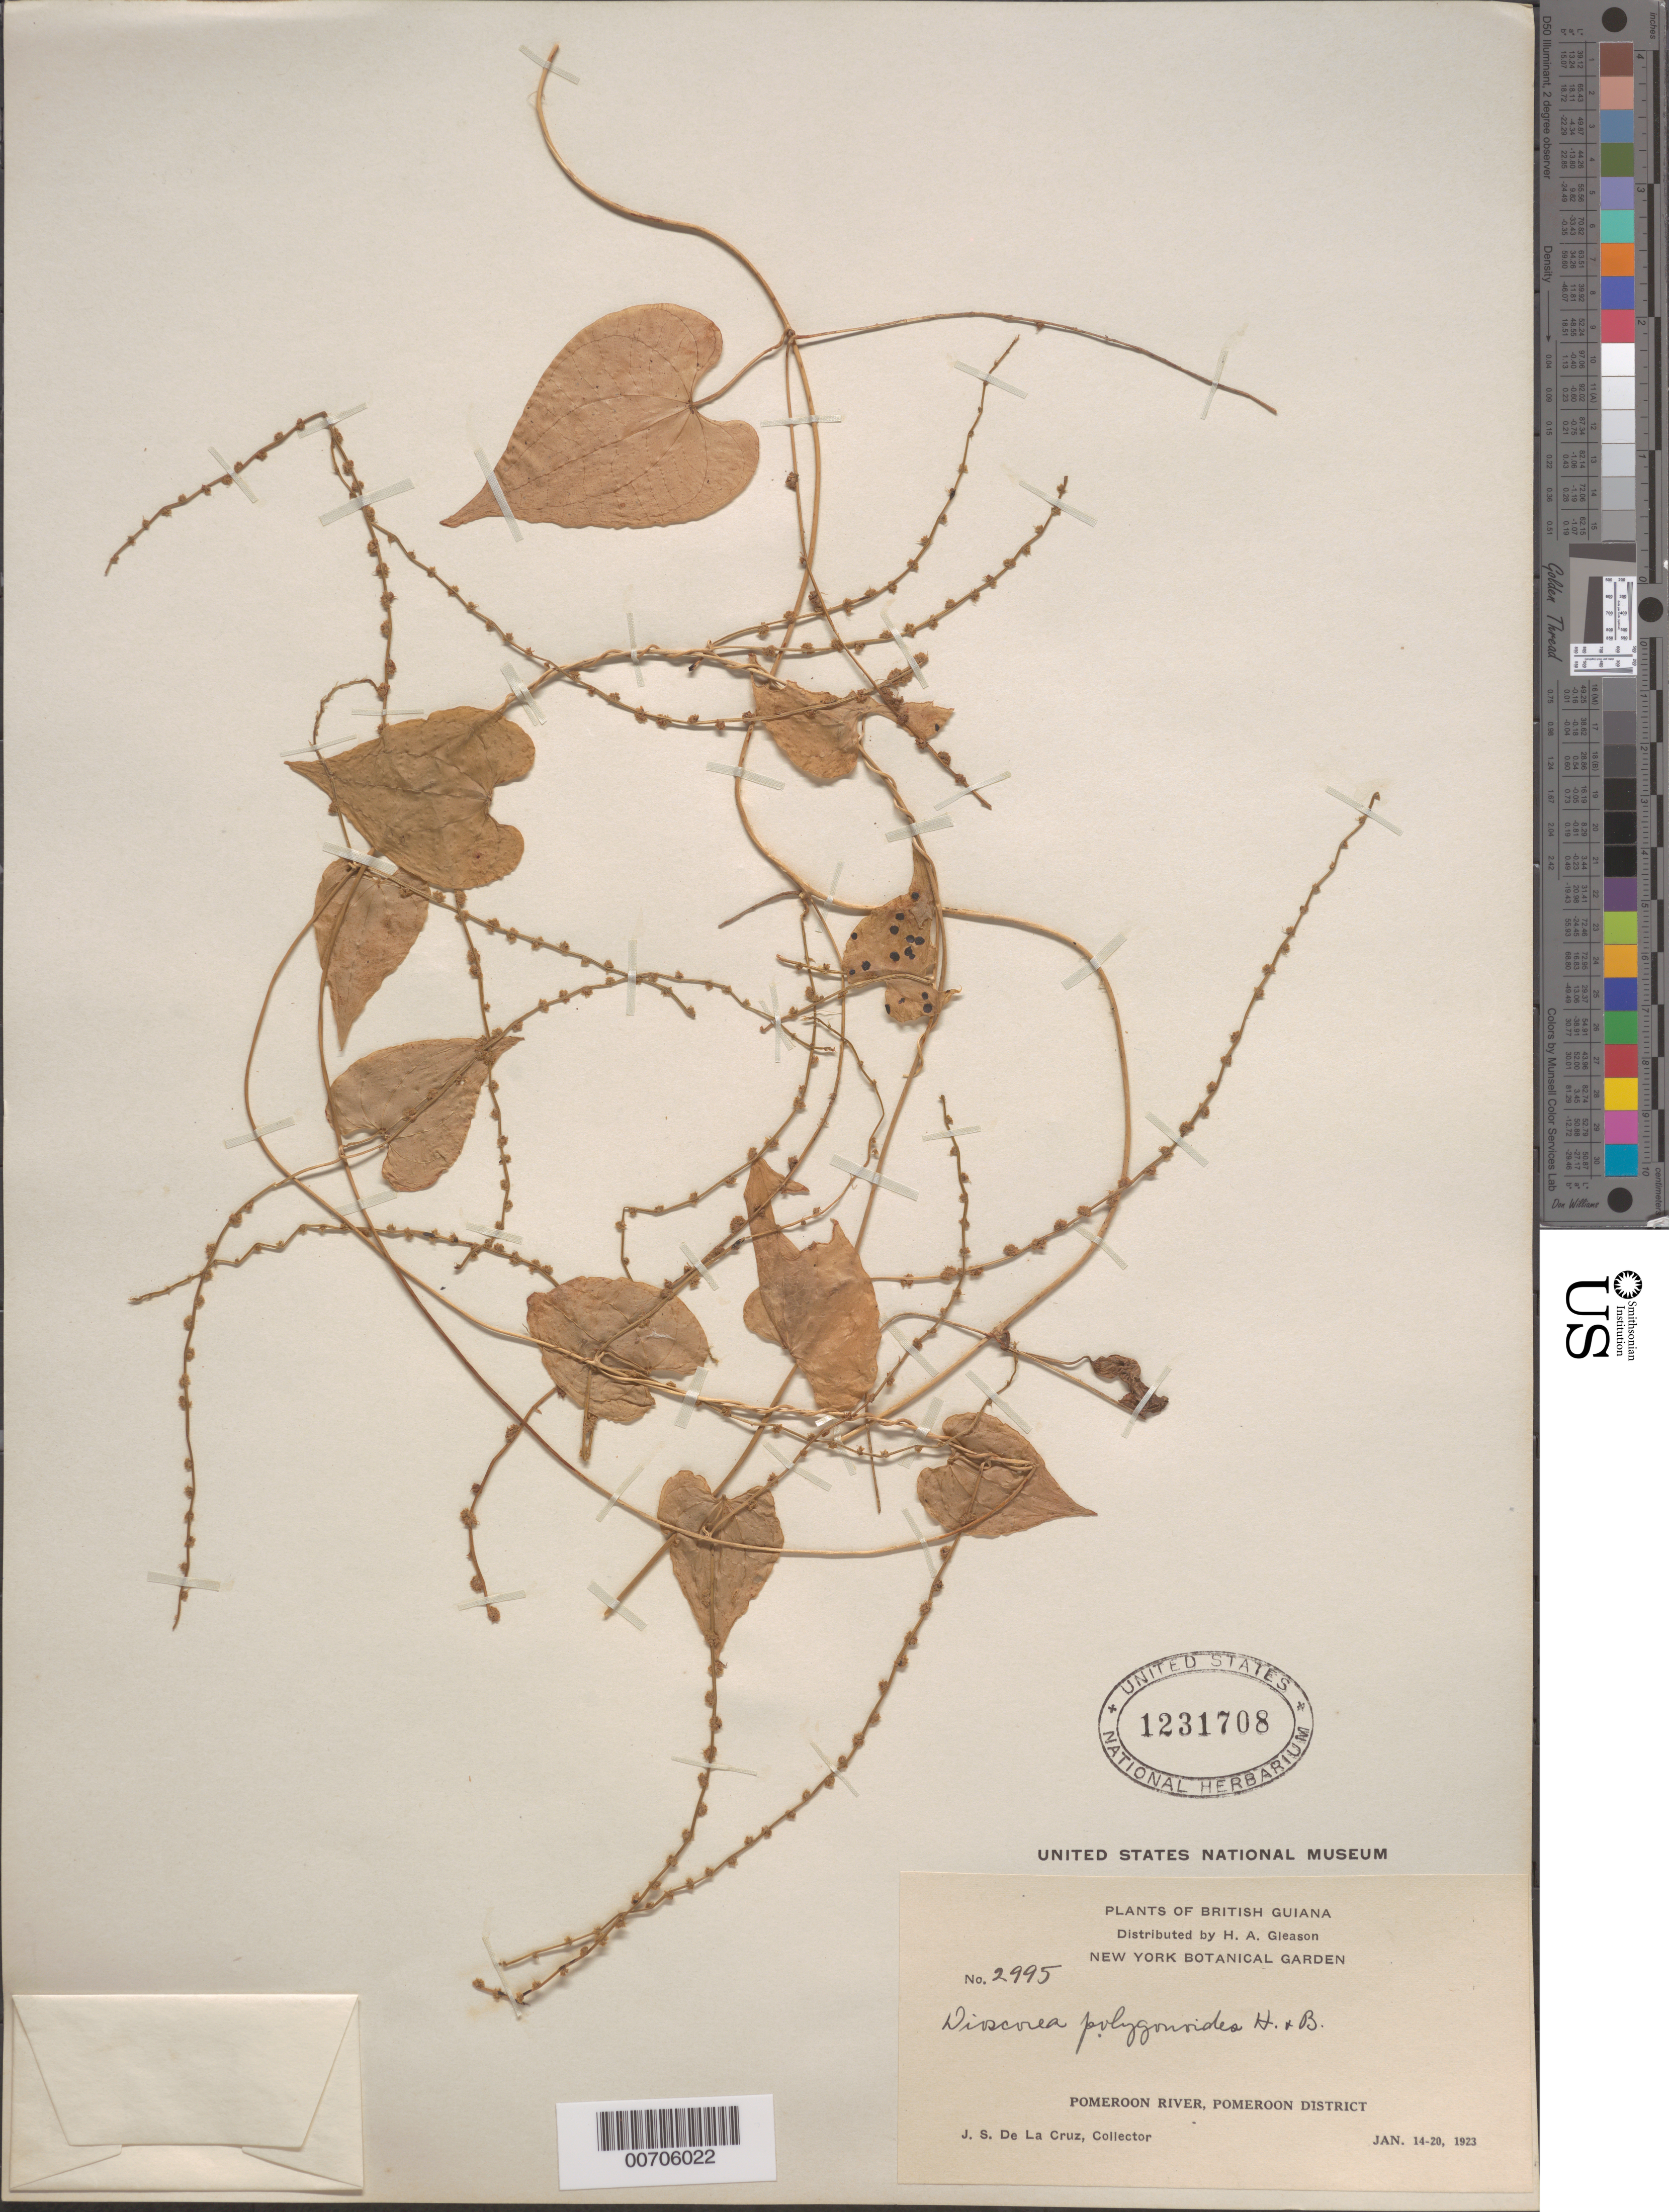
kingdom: Plantae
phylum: Tracheophyta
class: Liliopsida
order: Dioscoreales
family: Dioscoreaceae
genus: Dioscorea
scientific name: Dioscorea polygonoides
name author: Humb. & Bonpl. ex Willd.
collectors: J. S. de la Cruz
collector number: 2995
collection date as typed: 14-Jan-23 to 20-Jan-23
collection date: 1923-01-14/1923-01-20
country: Guyana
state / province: Pomeroon-Supenaam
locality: Pomeroon R.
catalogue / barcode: US 1231708